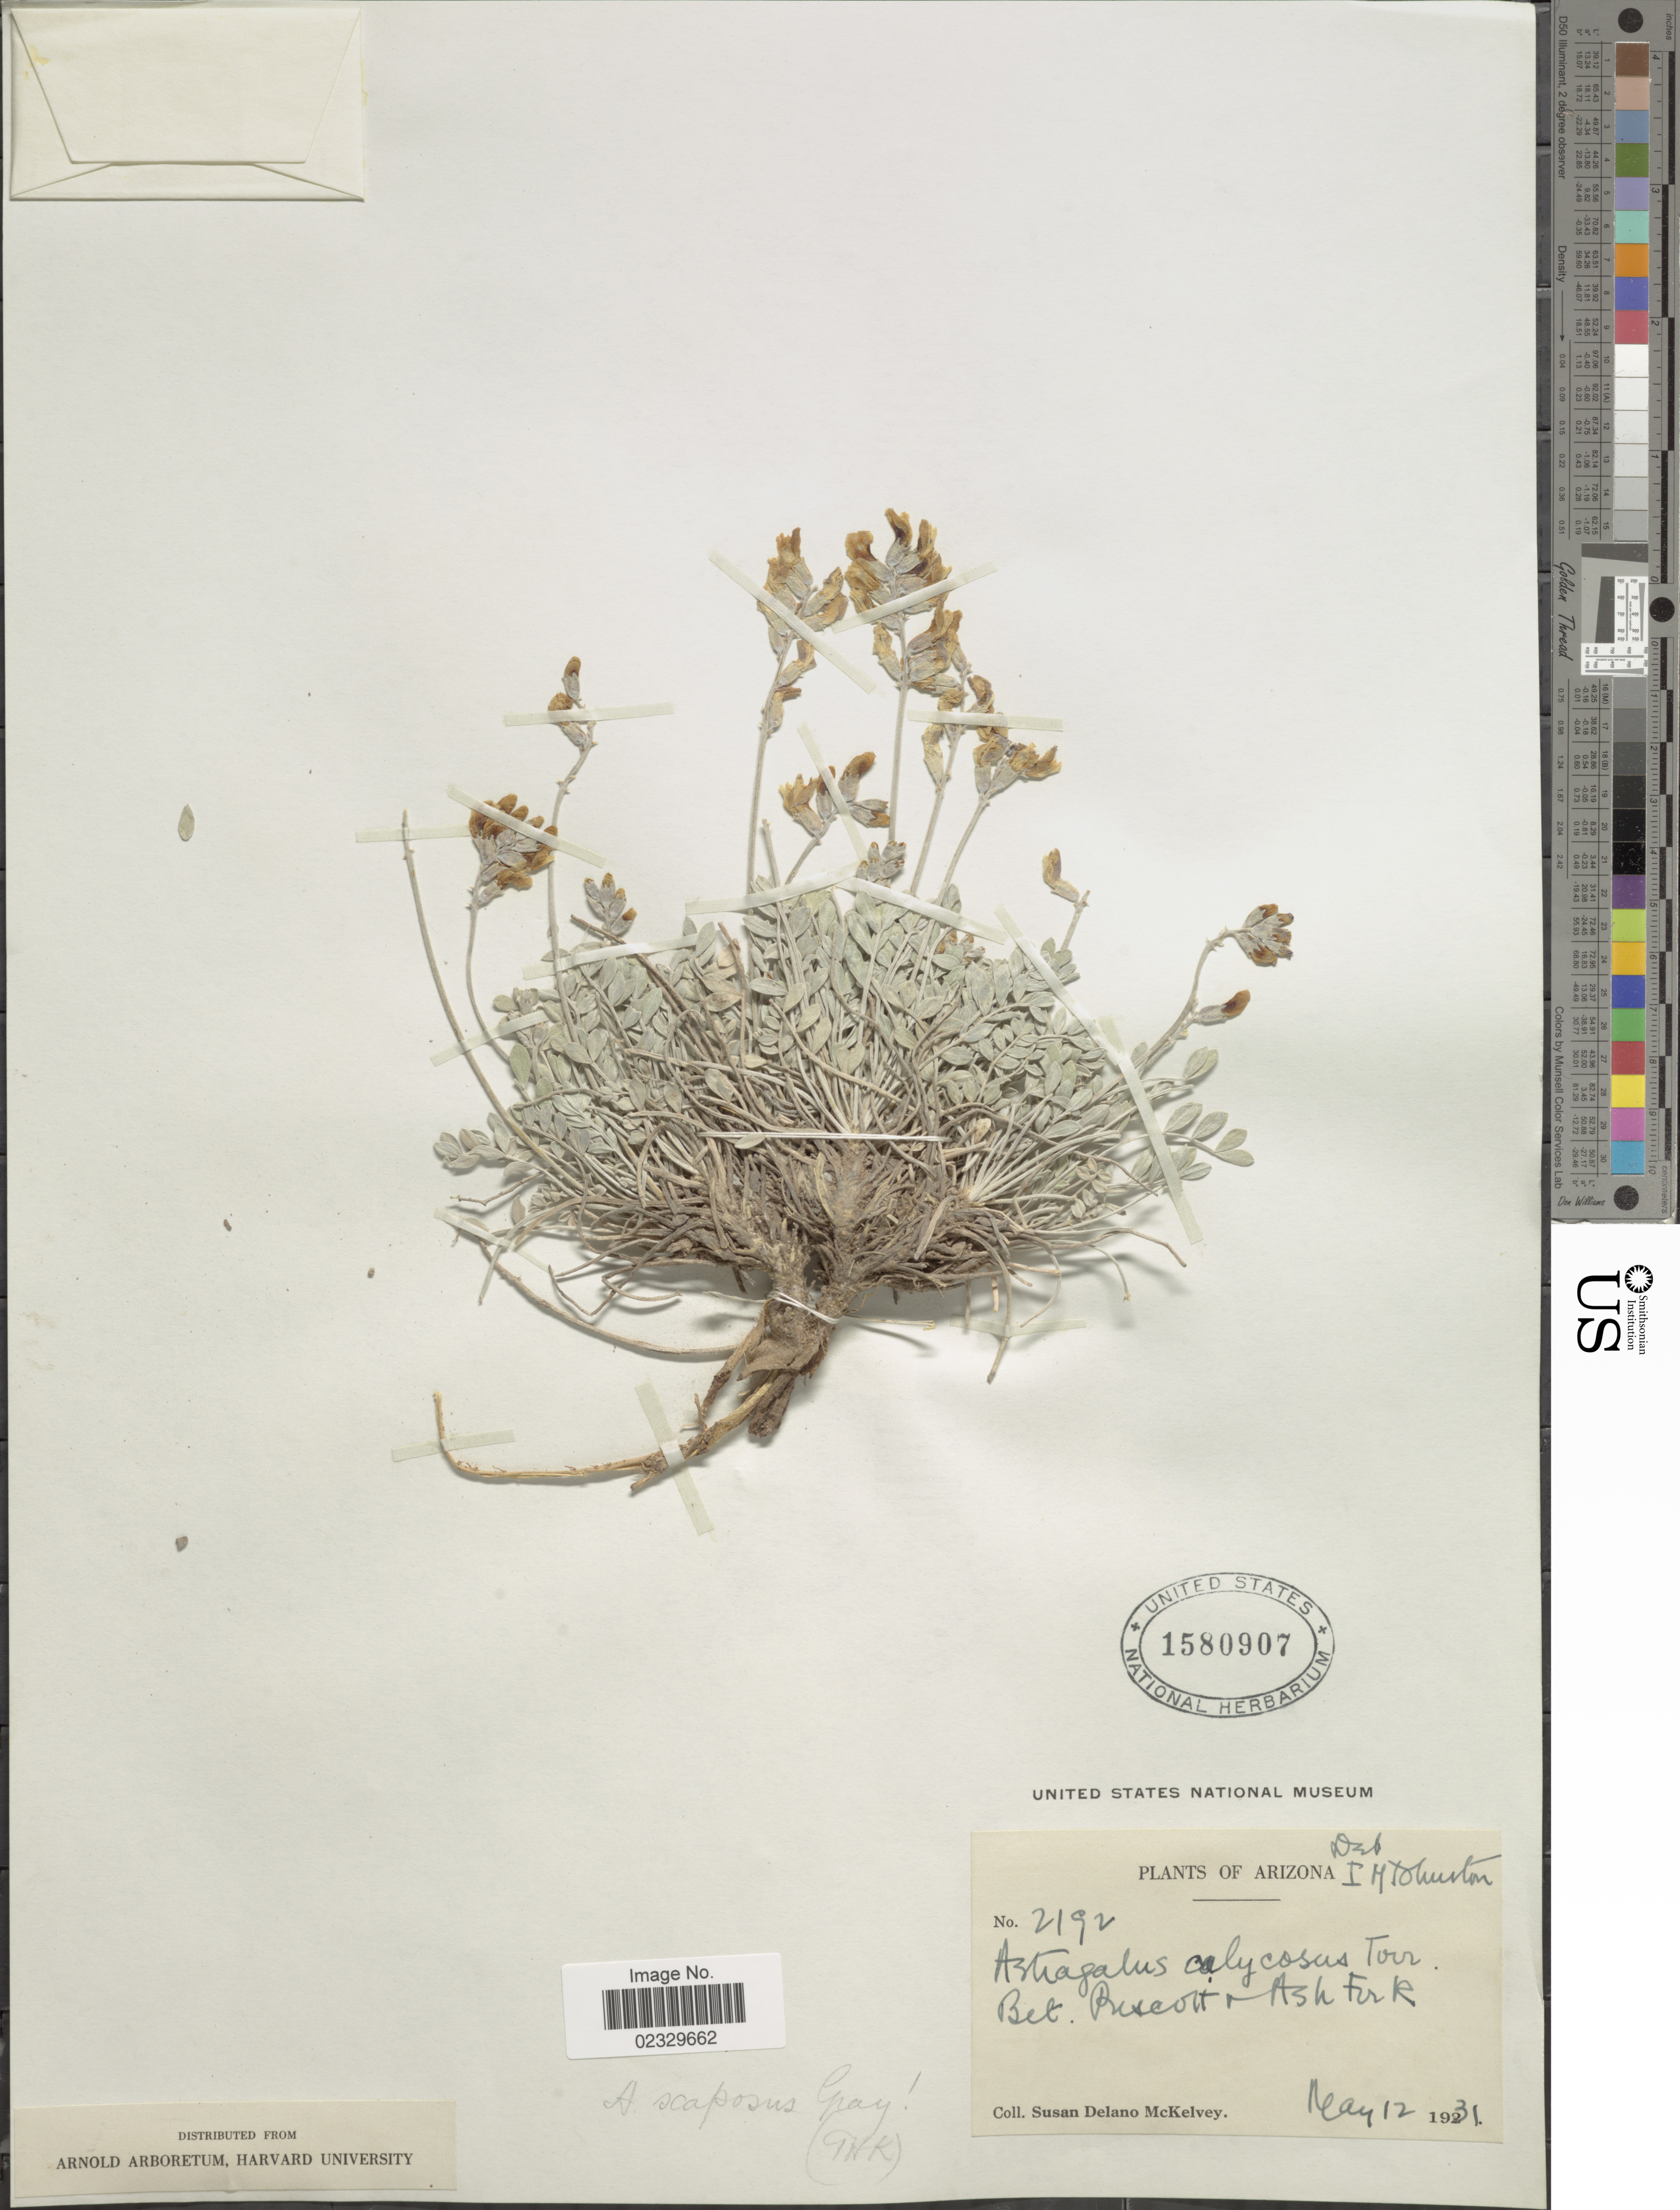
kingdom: Plantae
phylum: Tracheophyta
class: Magnoliopsida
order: Fabales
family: Fabaceae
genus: Astragalus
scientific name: Astragalus calycosus var. scaposus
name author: (A. Gray) M.E. Jones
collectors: S. A. McKelvey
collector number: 2192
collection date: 1931-05-12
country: United States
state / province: Arizona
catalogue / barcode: US 1580907